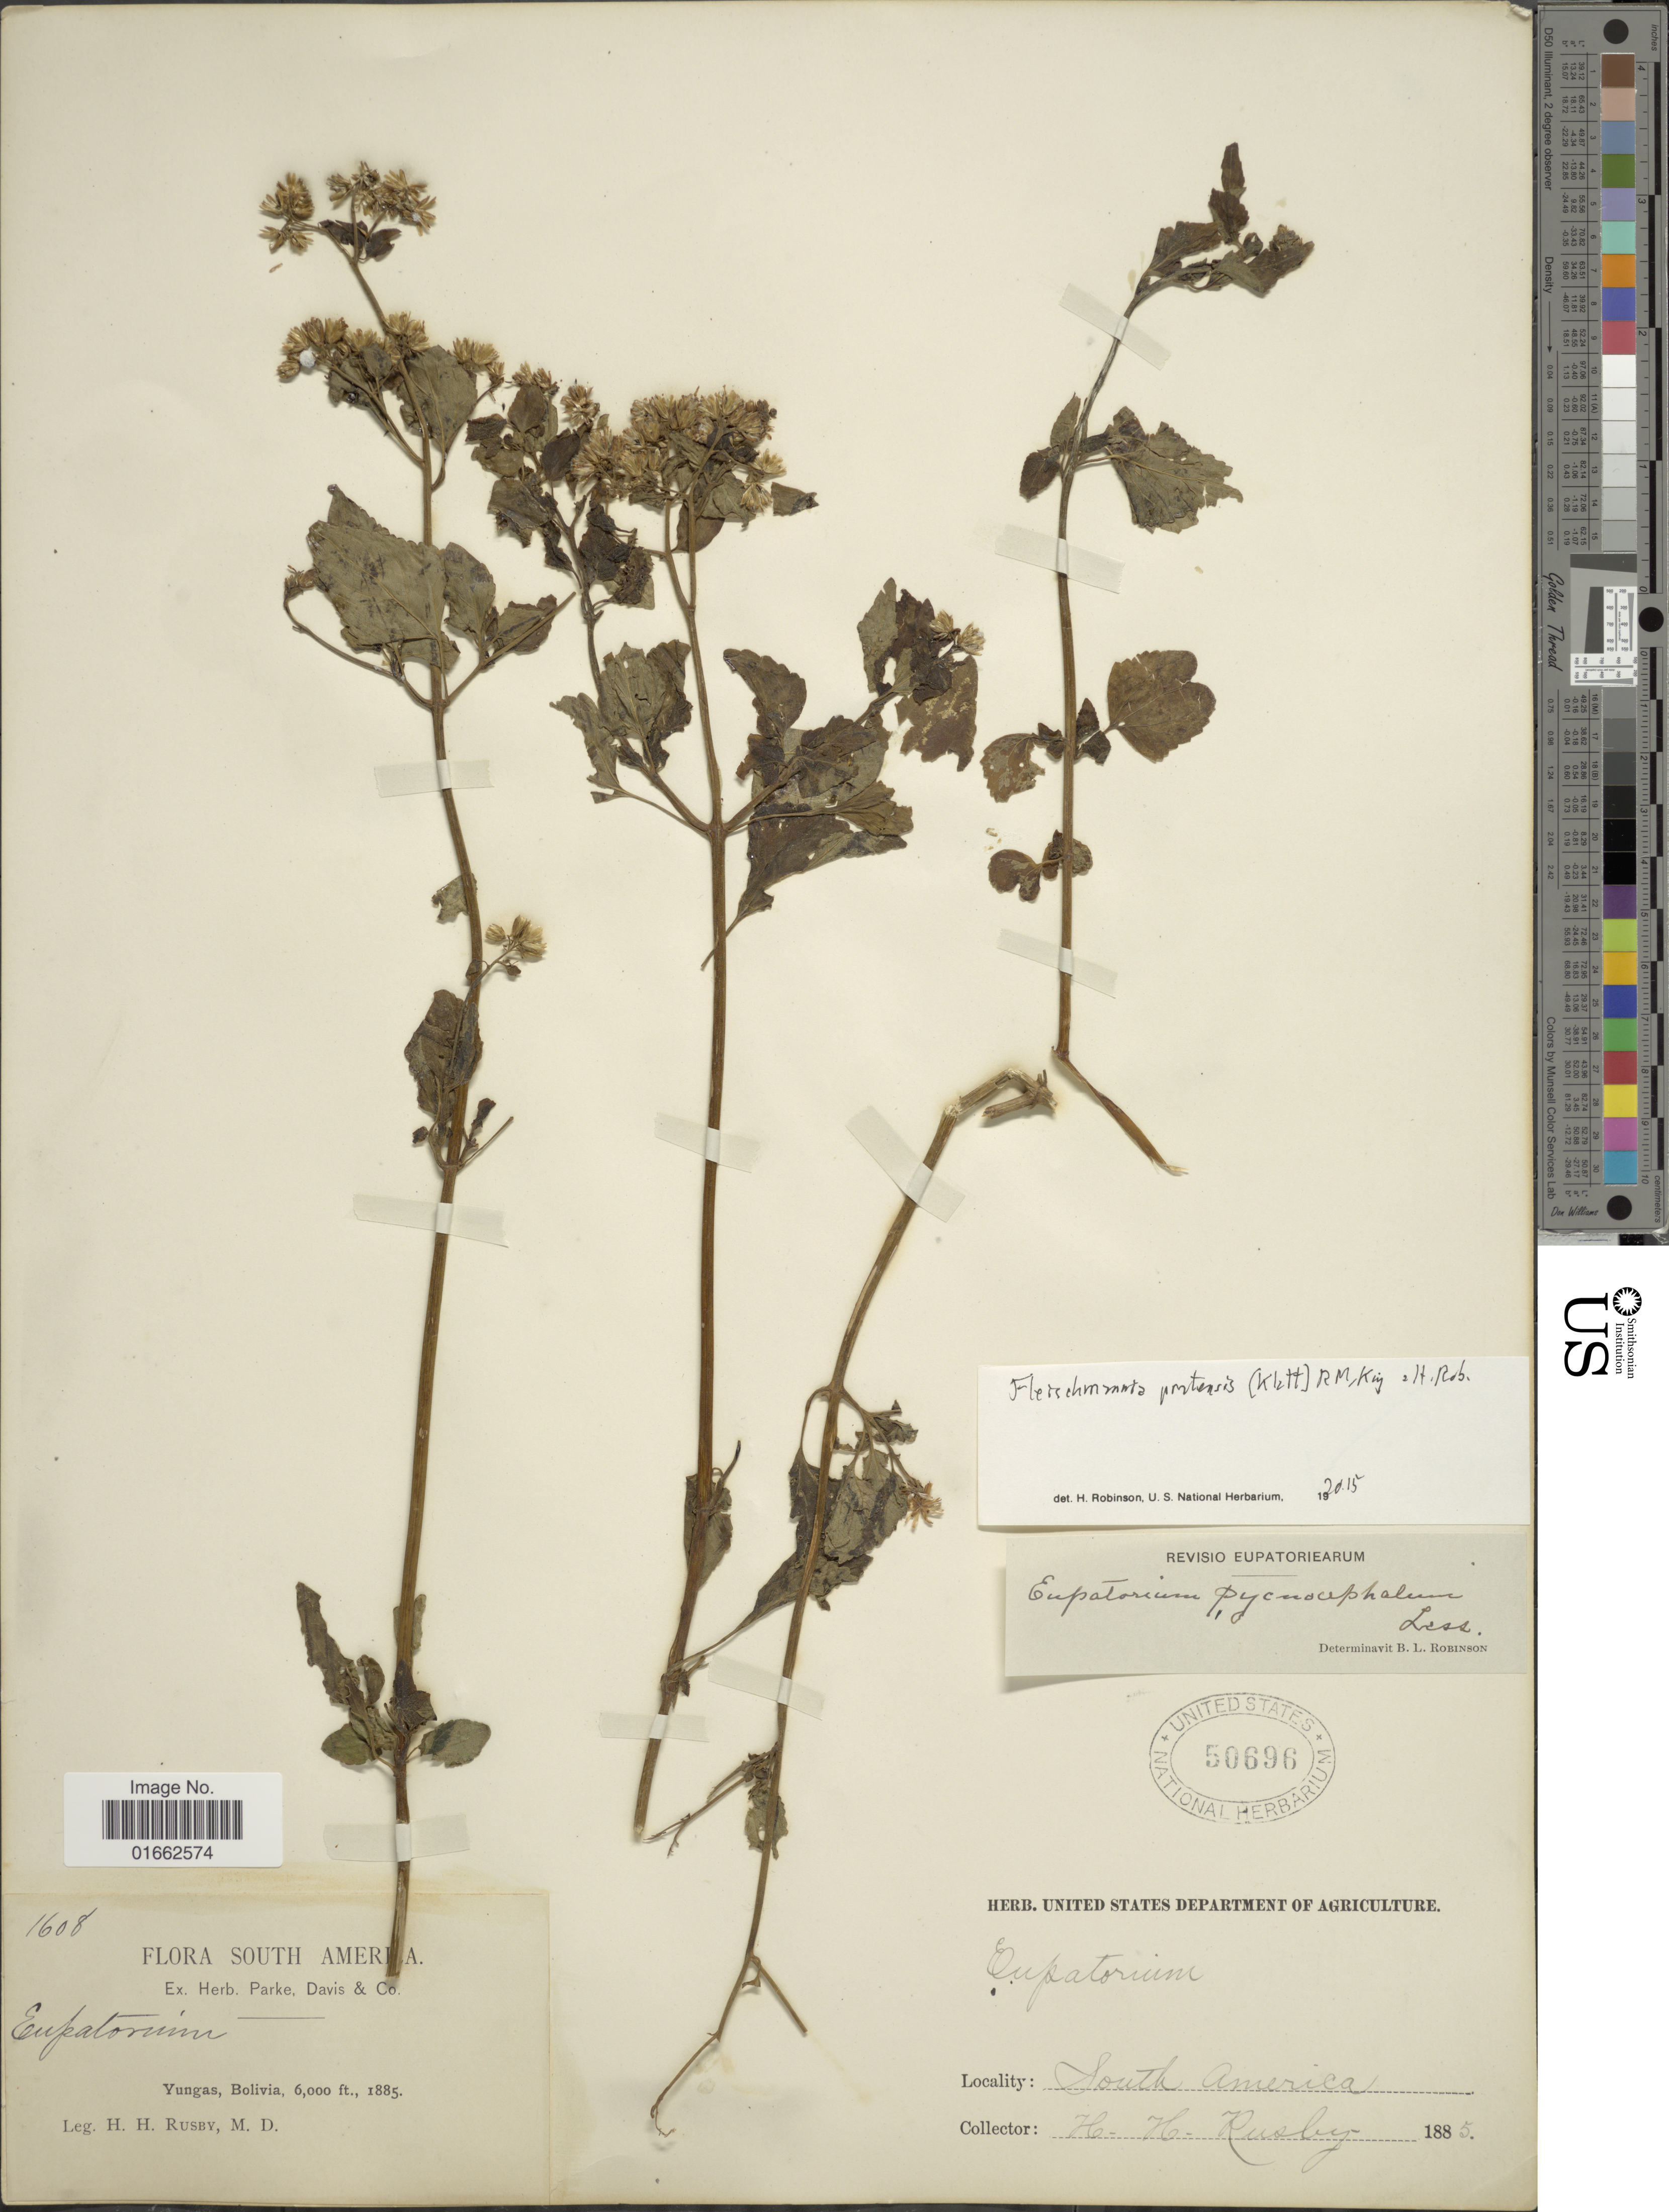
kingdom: Plantae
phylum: Tracheophyta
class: Magnoliopsida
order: Asterales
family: Asteraceae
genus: Fleischmannia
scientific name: Fleischmannia pratensis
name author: (Klatt) R.M. King & H. Rob.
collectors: H. H. Rusby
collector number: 1608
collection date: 1885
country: Bolivia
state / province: La Paz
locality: Yungas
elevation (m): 1829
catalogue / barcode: US 50696